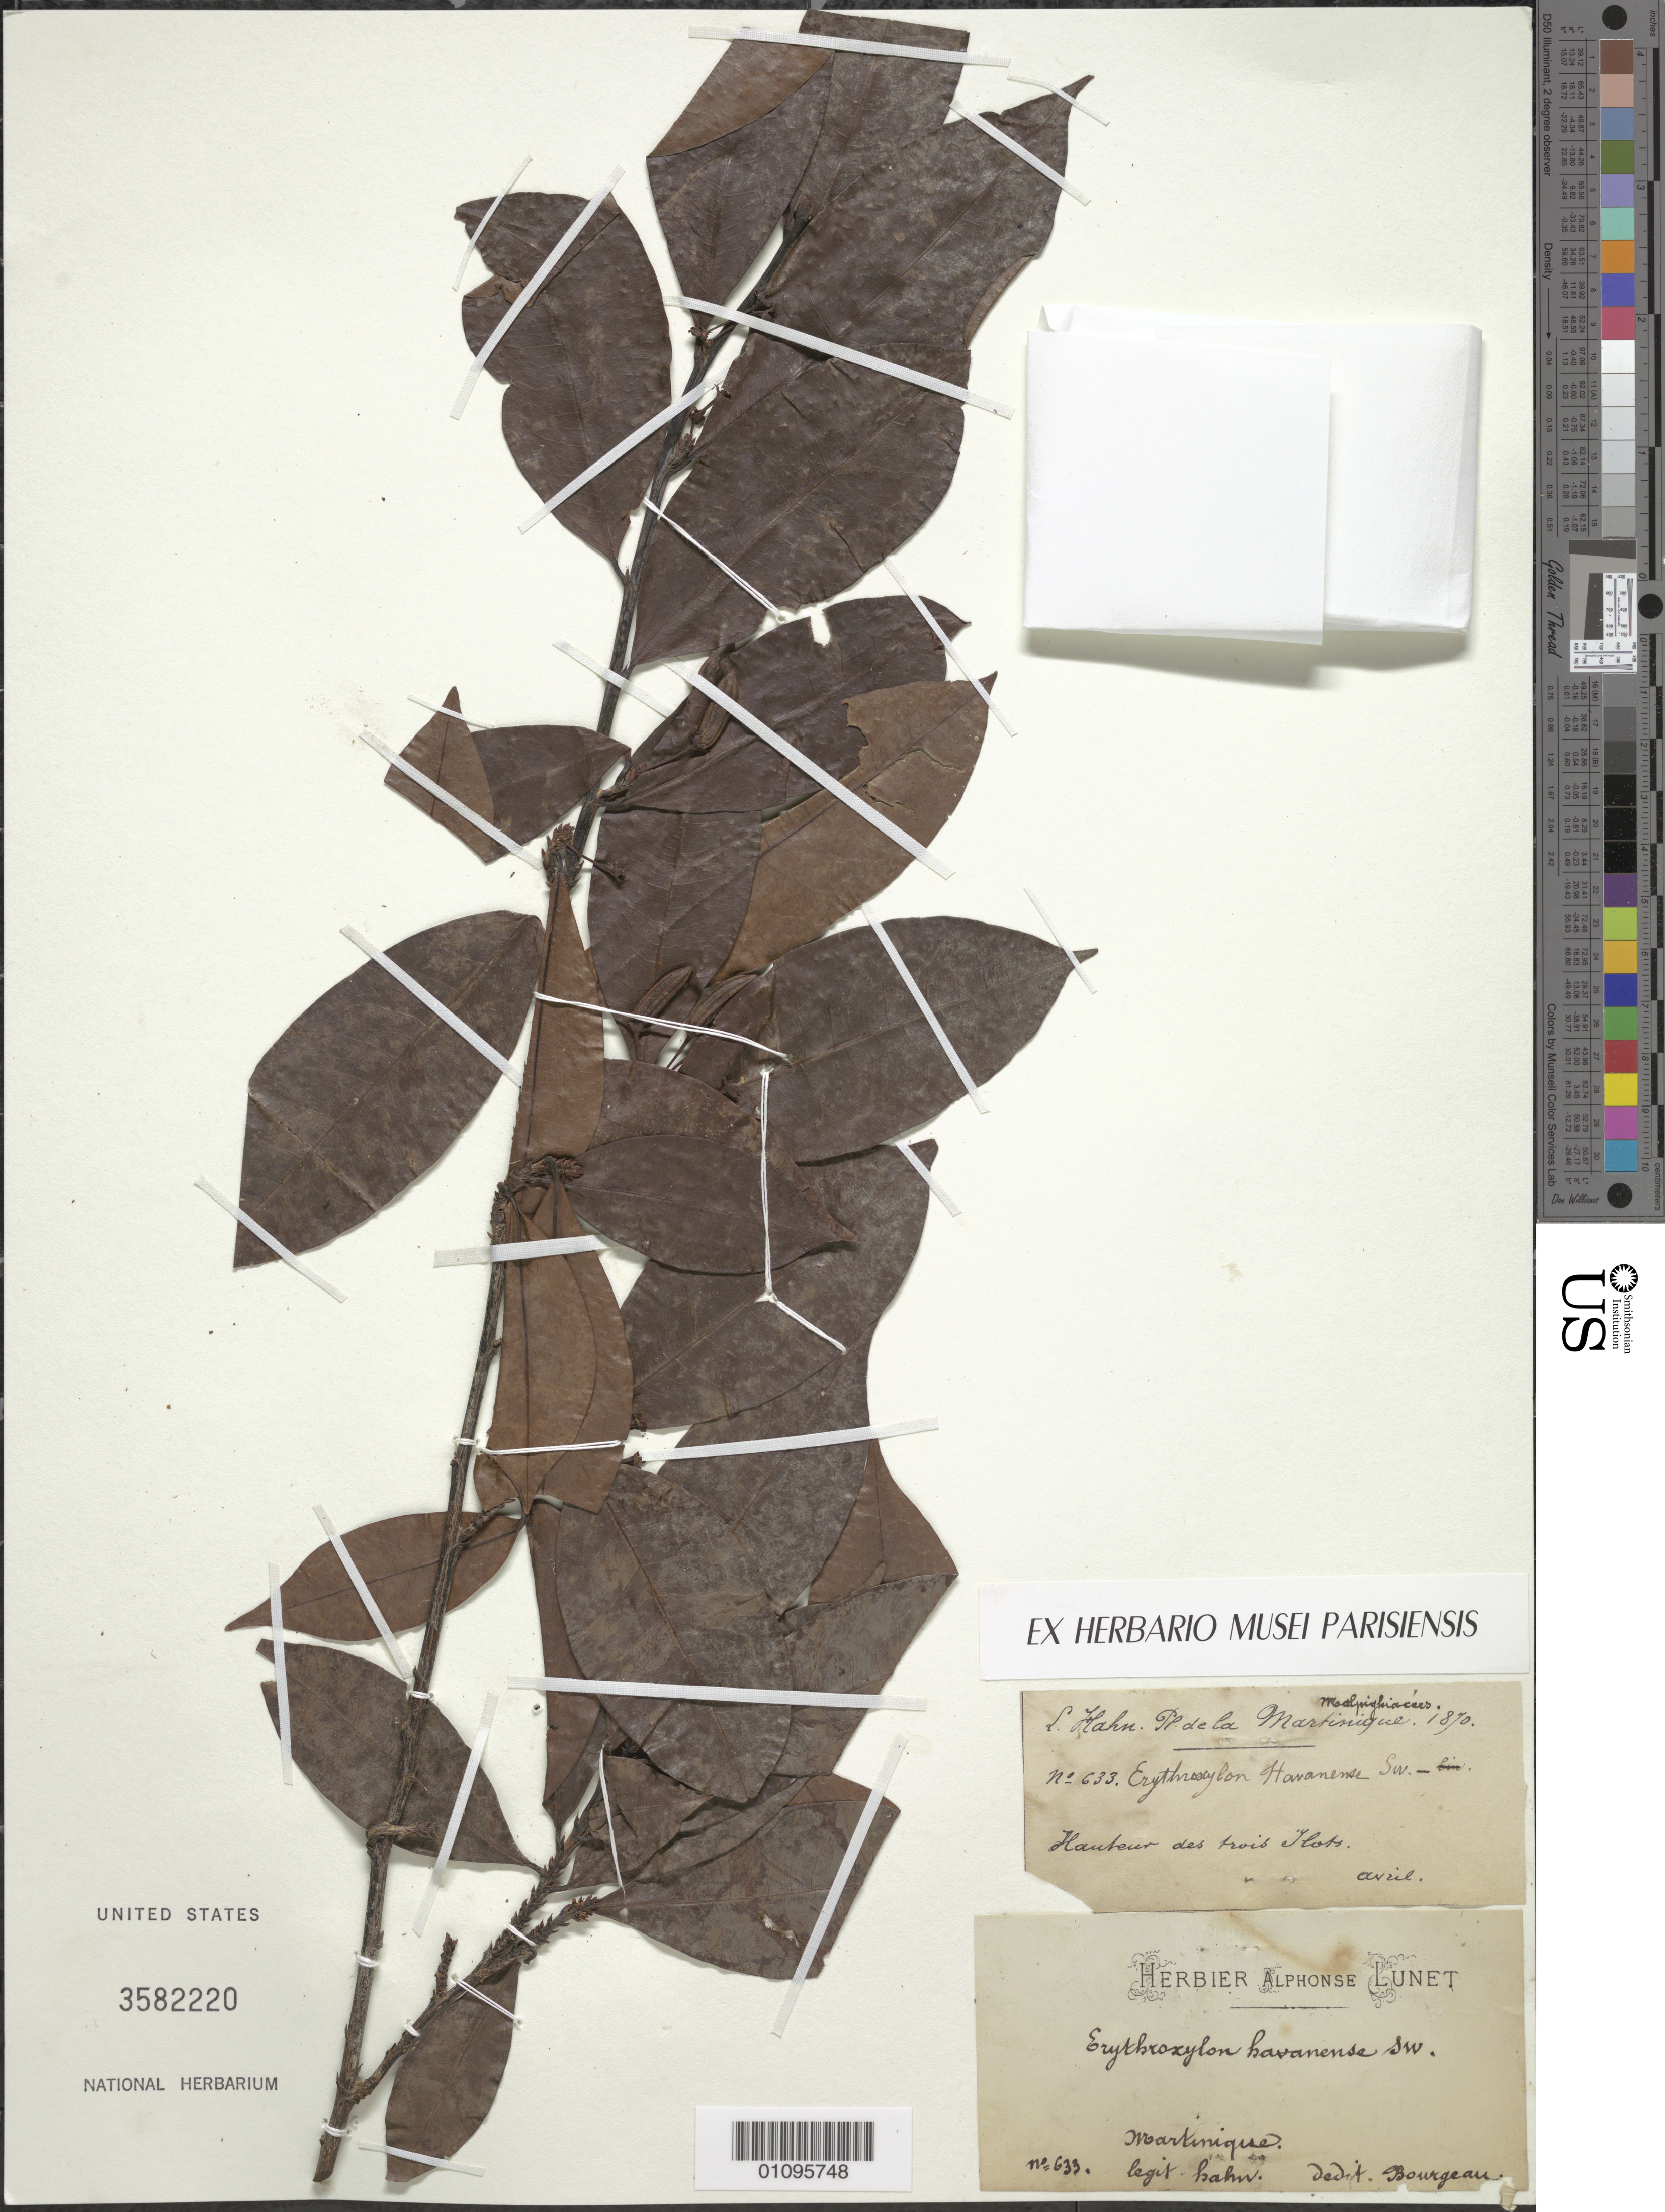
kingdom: Plantae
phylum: Tracheophyta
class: Magnoliopsida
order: Malpighiales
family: Erythroxylaceae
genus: Erythroxylum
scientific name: Erythroxylum havanense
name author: Jacq.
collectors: L. Hahn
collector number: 633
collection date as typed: Apr 1870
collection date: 1870-04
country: Martinique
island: Martinique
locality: Hauteur des trois Ilots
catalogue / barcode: US 3582220